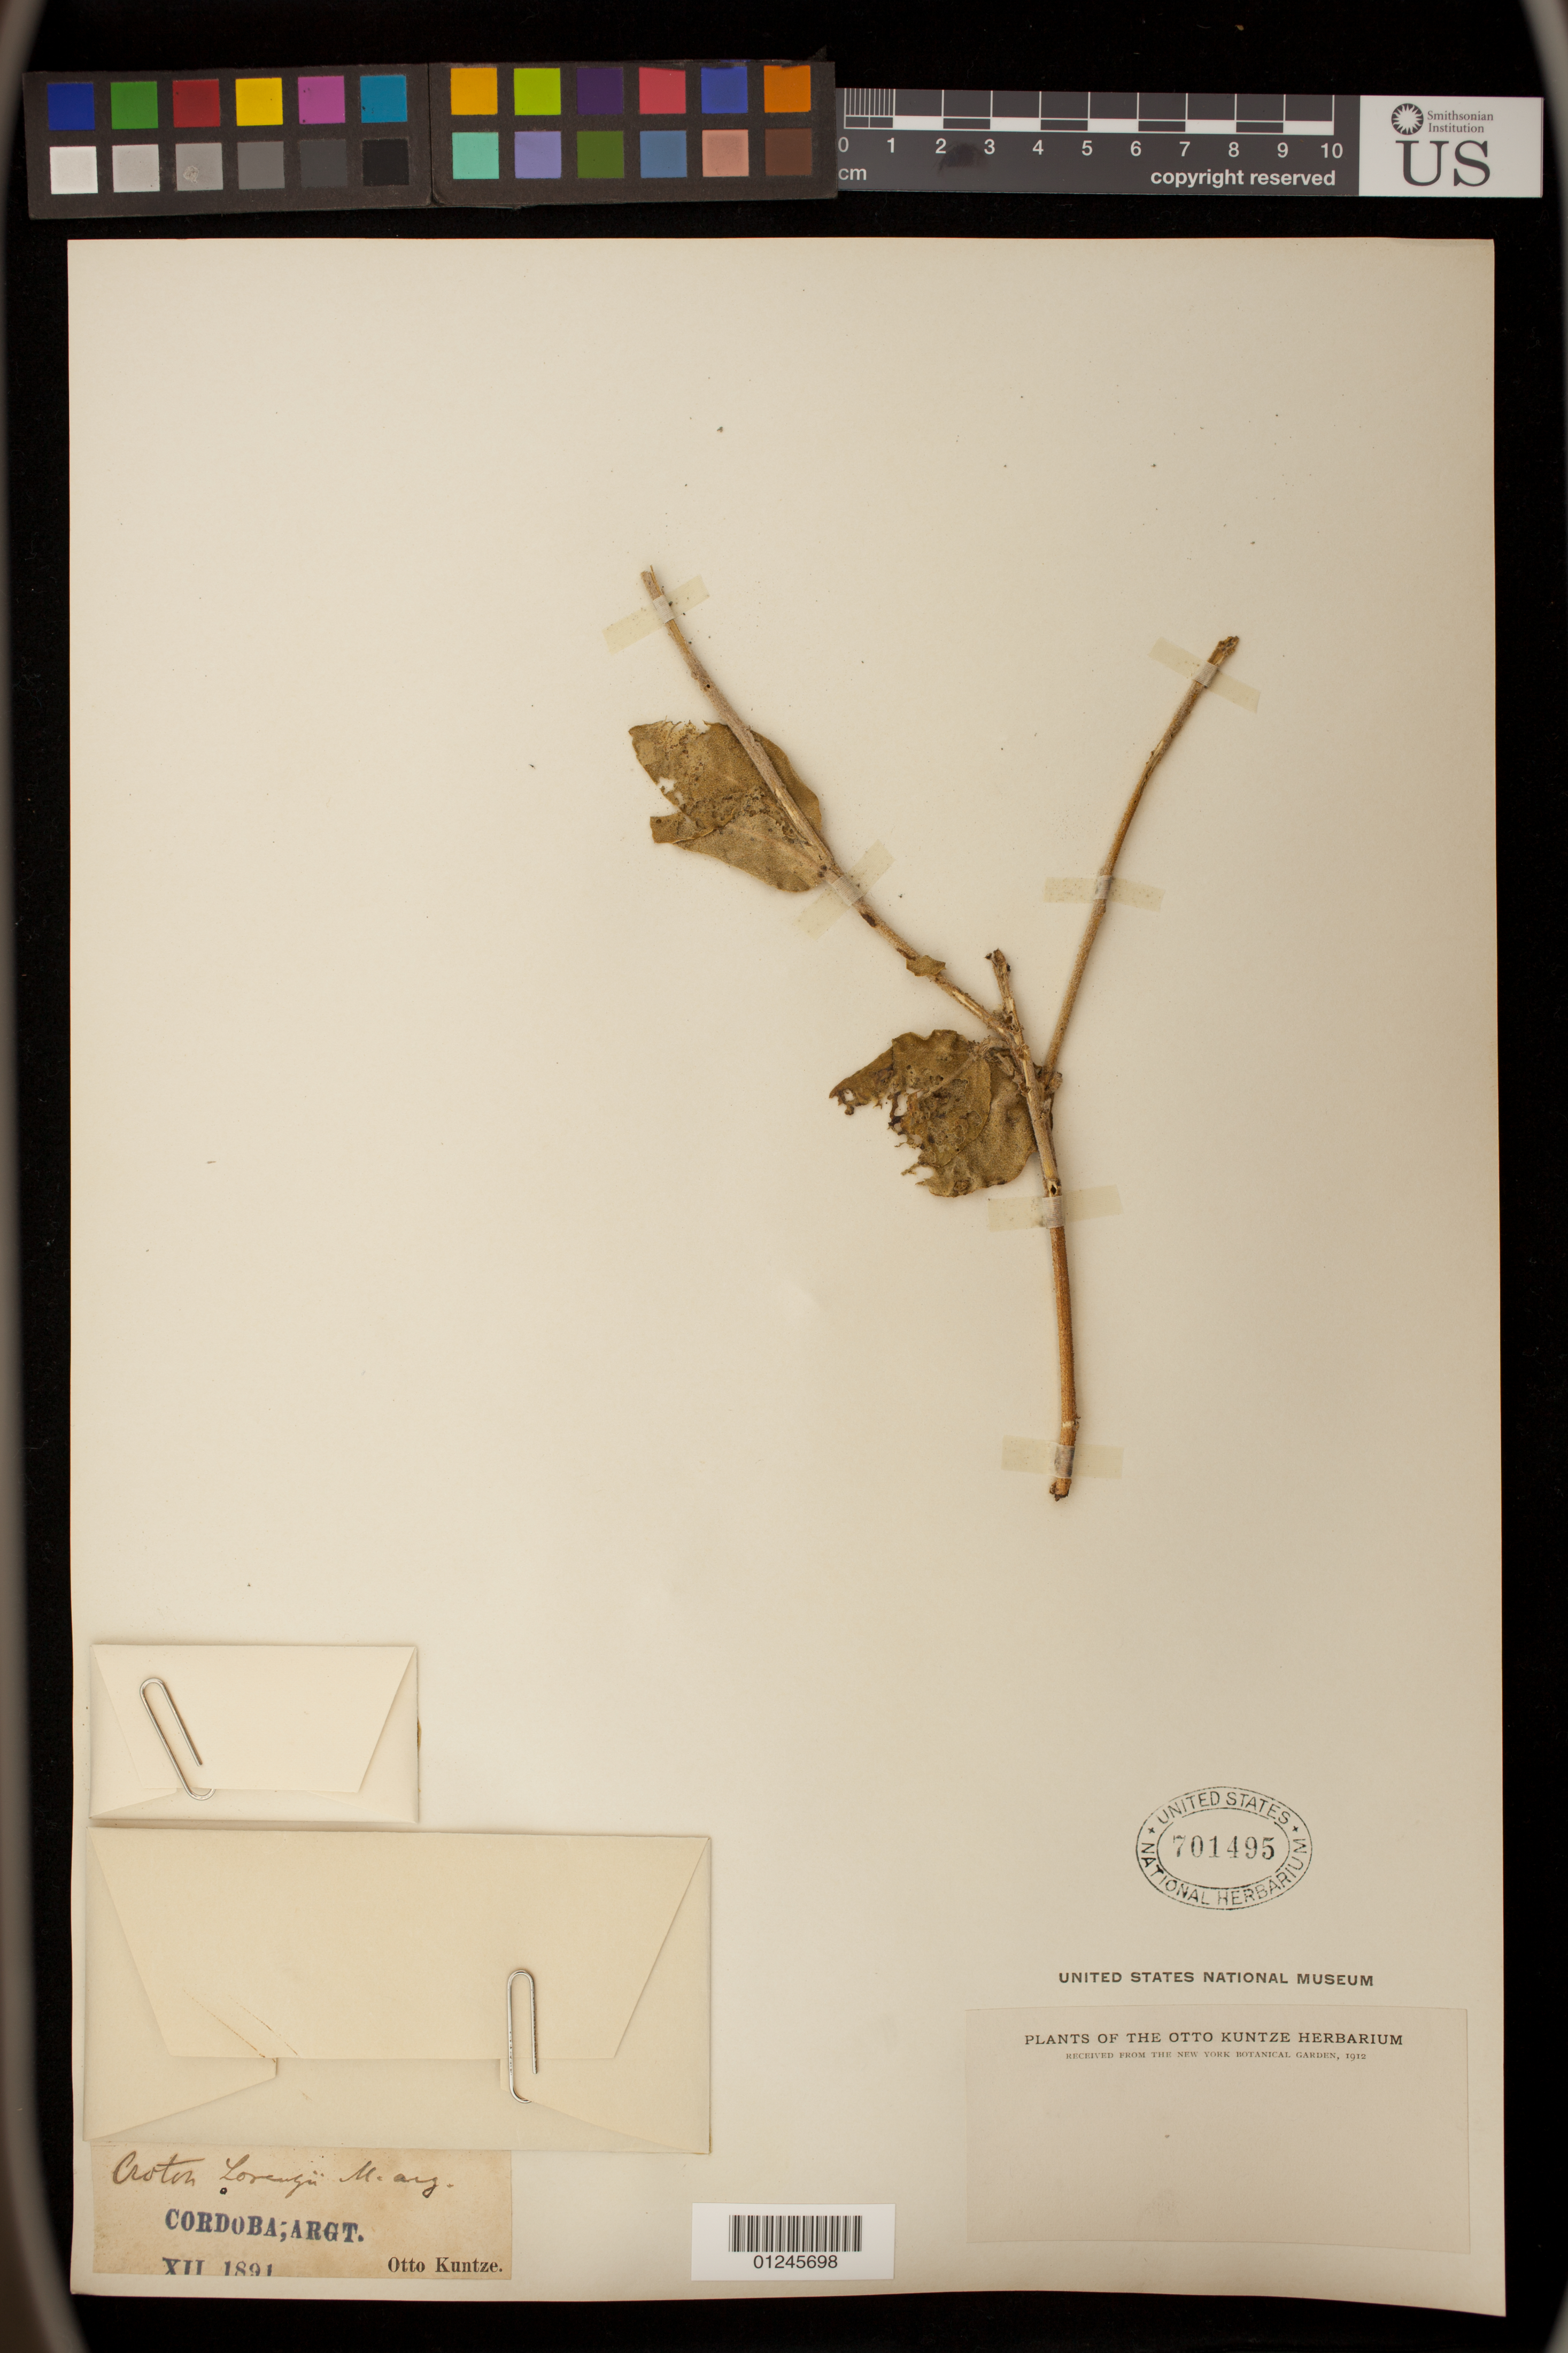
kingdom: Plantae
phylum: Tracheophyta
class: Magnoliopsida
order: Malpighiales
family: Euphorbiaceae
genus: Croton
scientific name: Croton lorentzii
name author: Müll. Arg. ex Griseb.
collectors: C.E.O. Kuntze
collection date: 1891-12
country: Argentina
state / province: Córdoba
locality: Cordoba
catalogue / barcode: US 701495